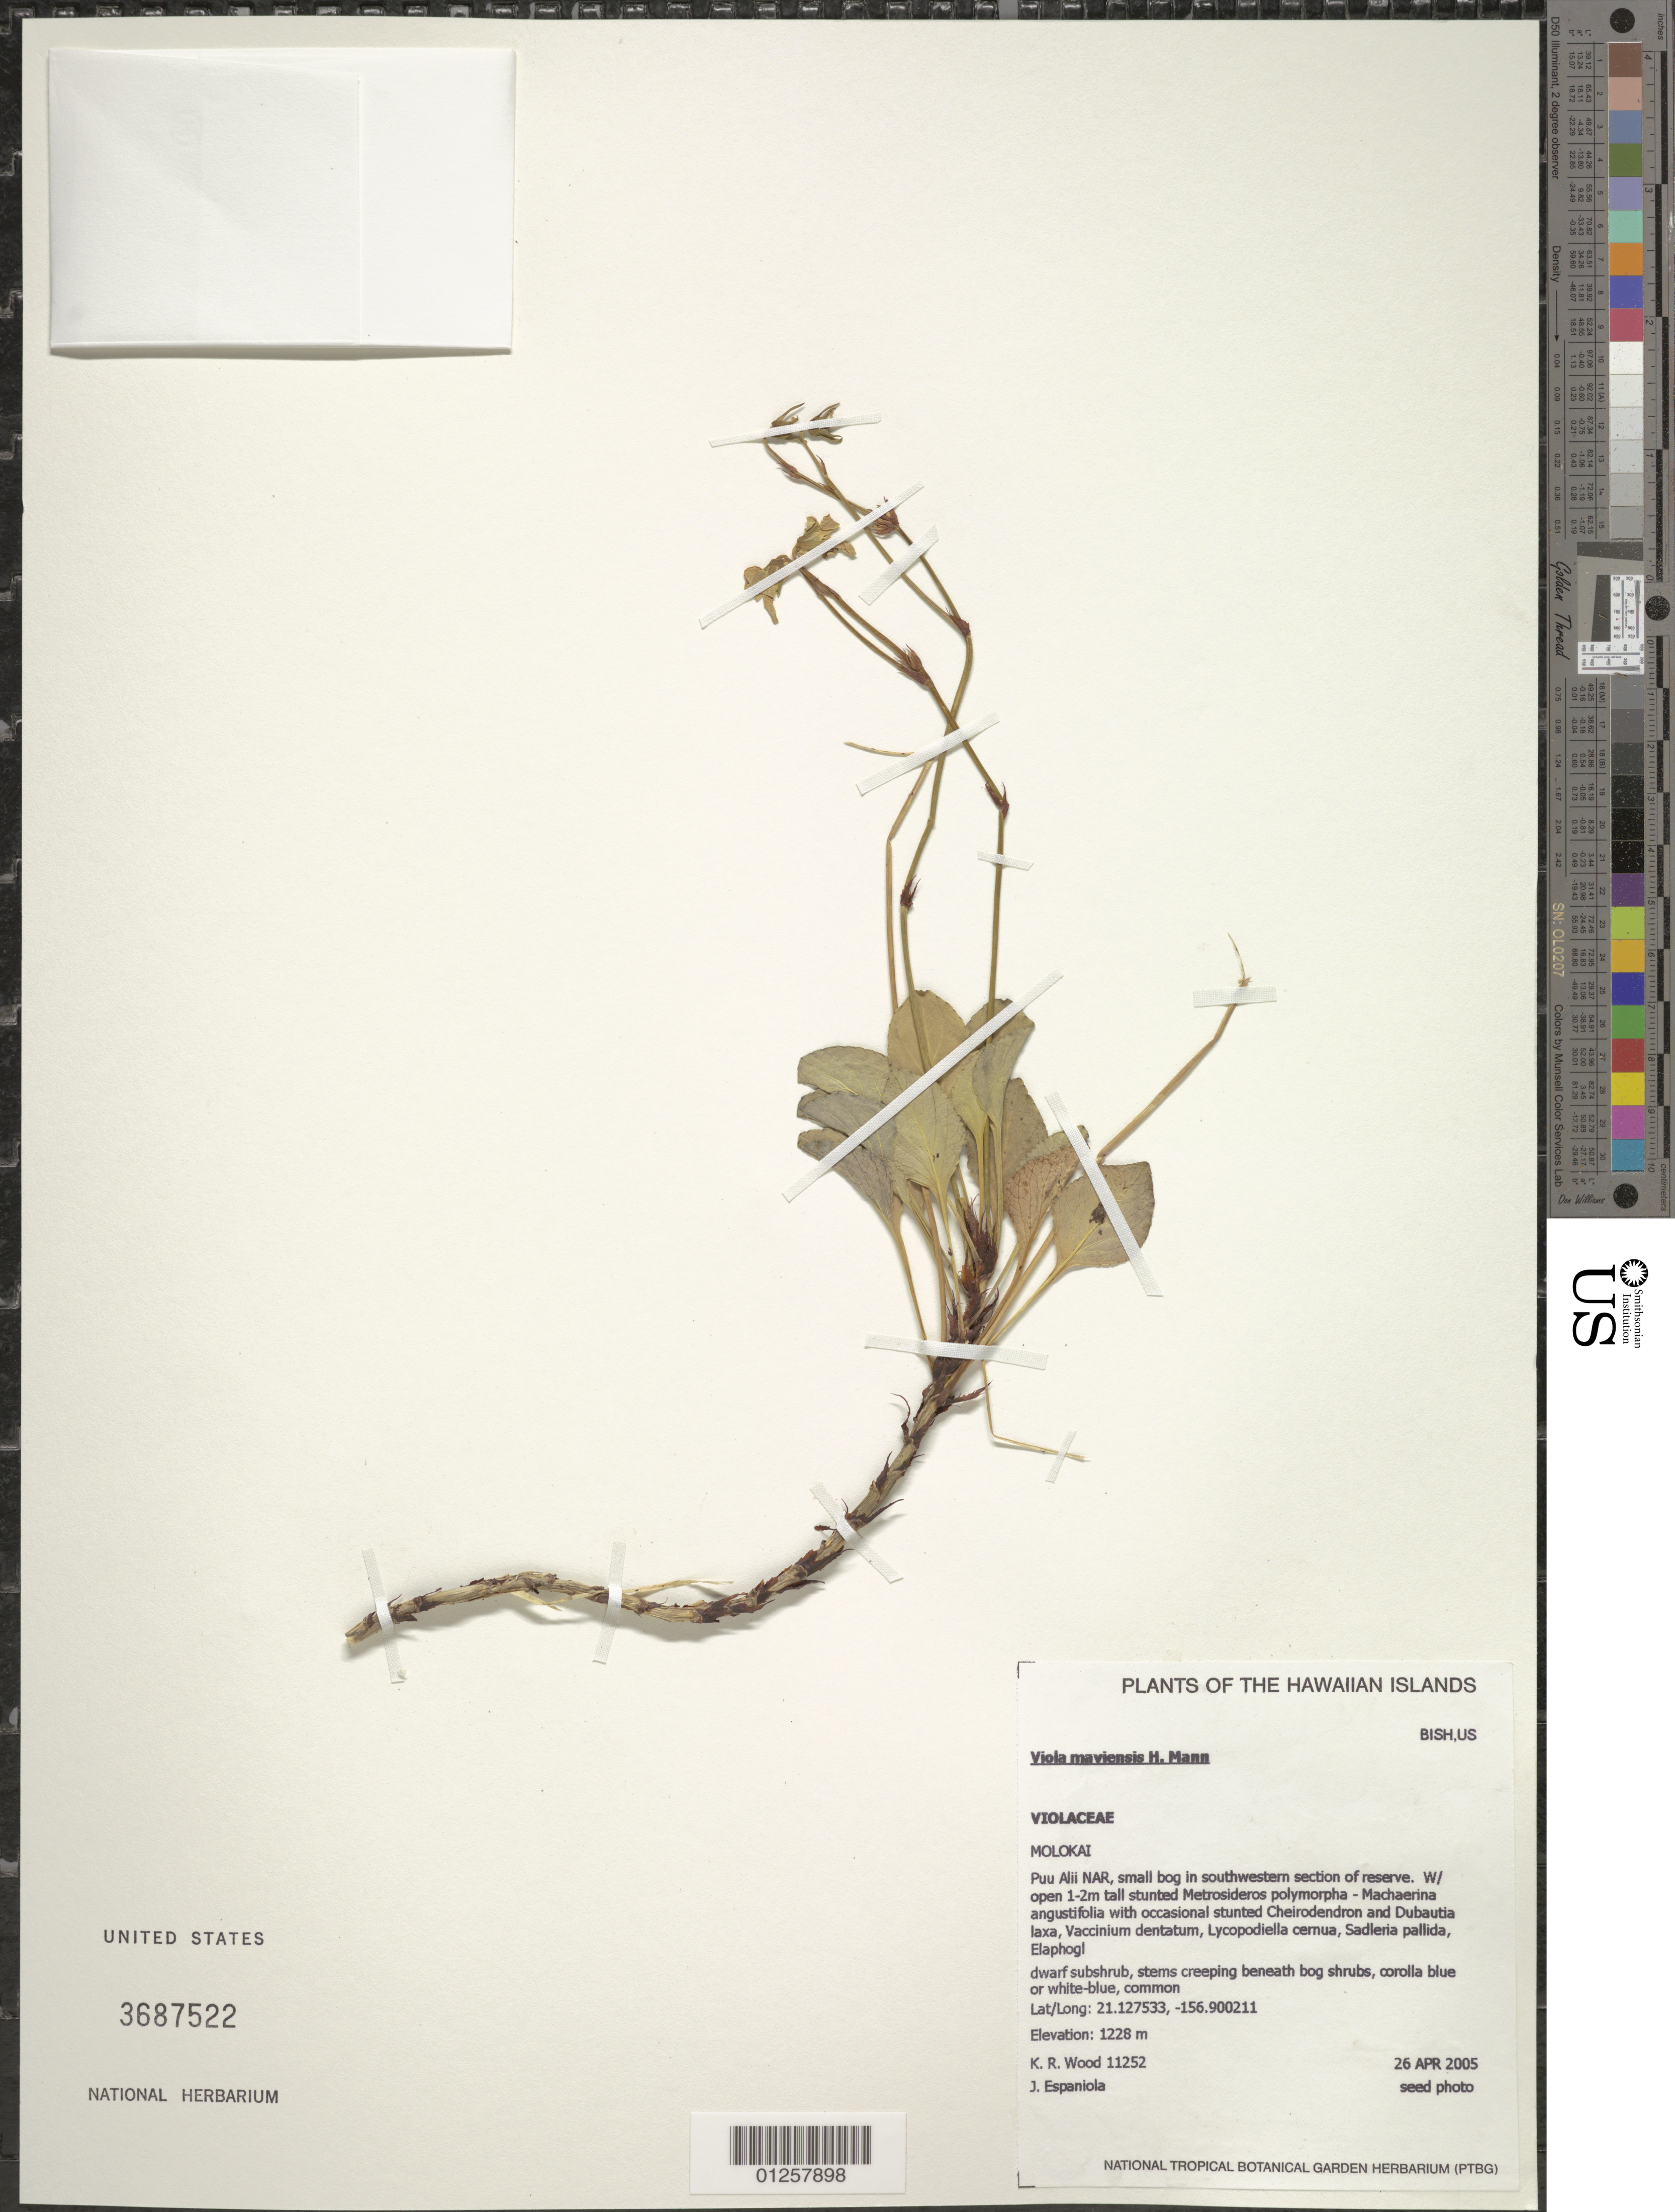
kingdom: Plantae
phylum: Tracheophyta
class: Magnoliopsida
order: Malpighiales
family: Violaceae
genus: Viola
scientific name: Viola maviensis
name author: H. Mann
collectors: K. R. Wood & J. Espaniola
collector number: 11252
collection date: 2005-04-26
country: United States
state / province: Hawaii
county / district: Maui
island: Moloka'i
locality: Puu Alii NAR, small bog in southwestern section of reserve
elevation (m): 1228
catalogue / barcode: US 3687522